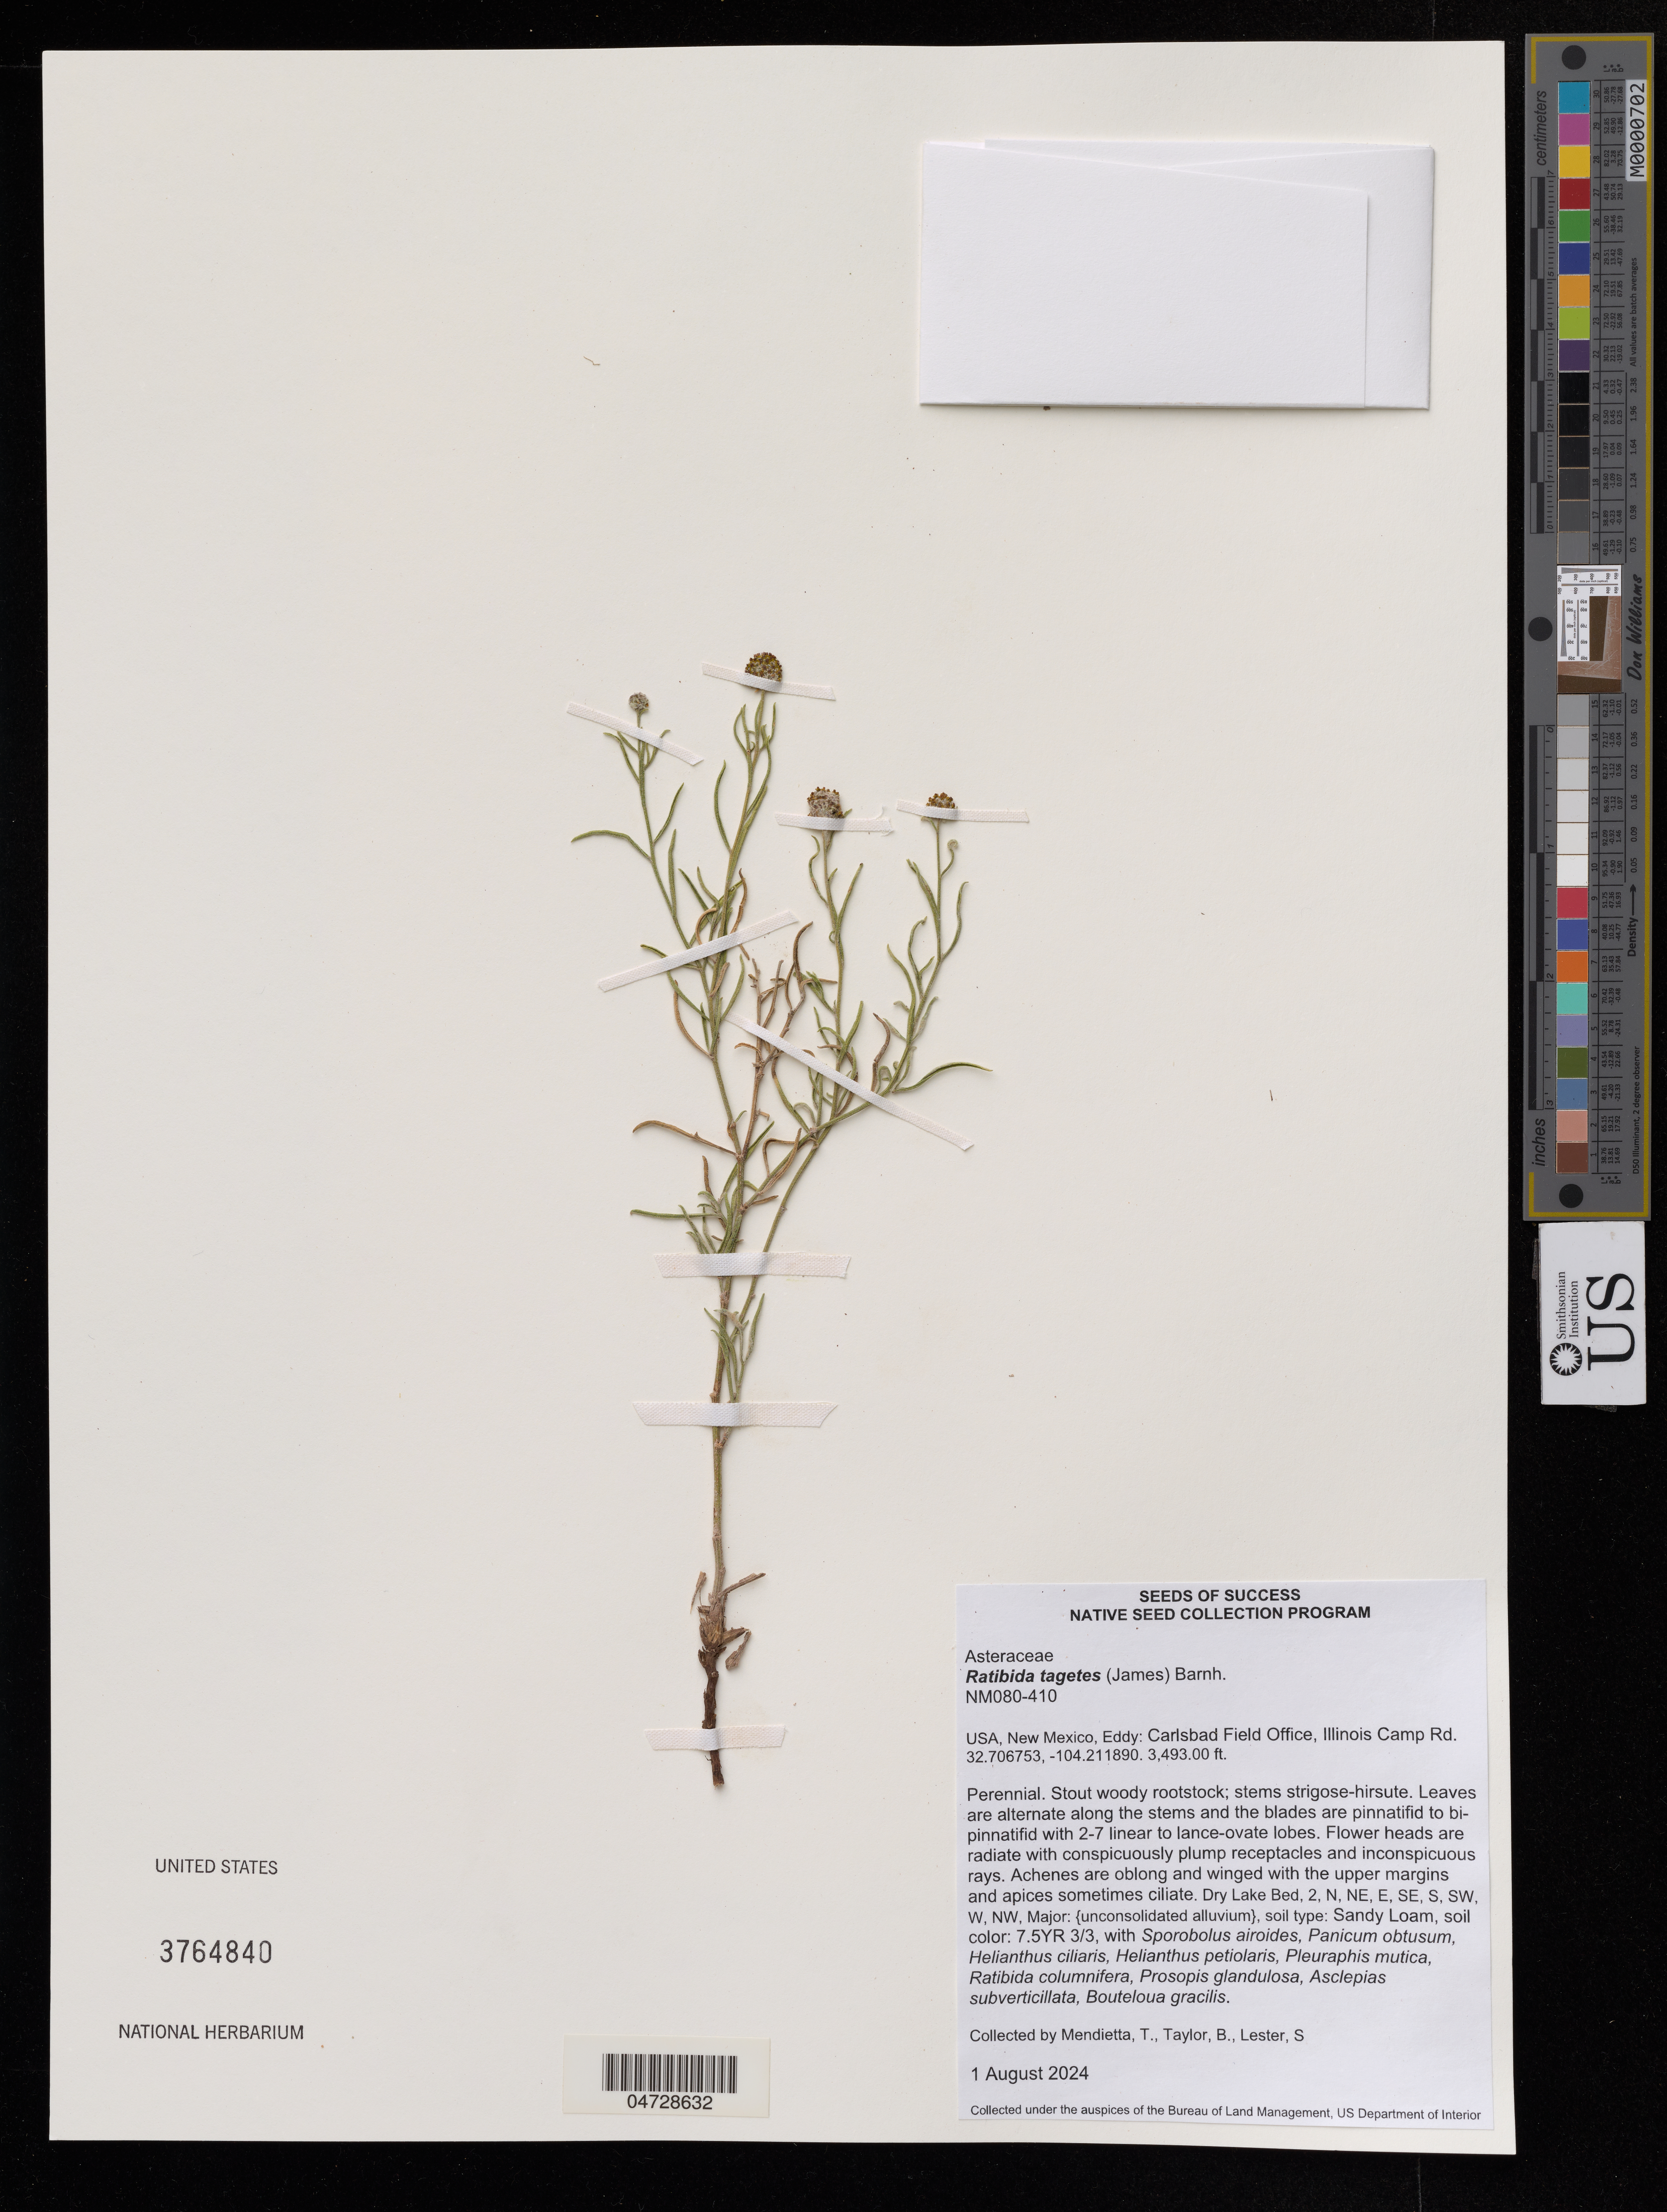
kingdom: Plantae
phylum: Tracheophyta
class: Magnoliopsida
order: Asterales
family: Asteraceae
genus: Ratibida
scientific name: Ratibida tagetes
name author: (James) Barnhart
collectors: T. Mendietta & B. Taylor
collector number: NM080-410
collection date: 2024-08-01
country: United States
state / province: New Mexico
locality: Eddy: Carlsbad Field Office, Illinois Camp Rd.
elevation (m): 1065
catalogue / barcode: US 3764840